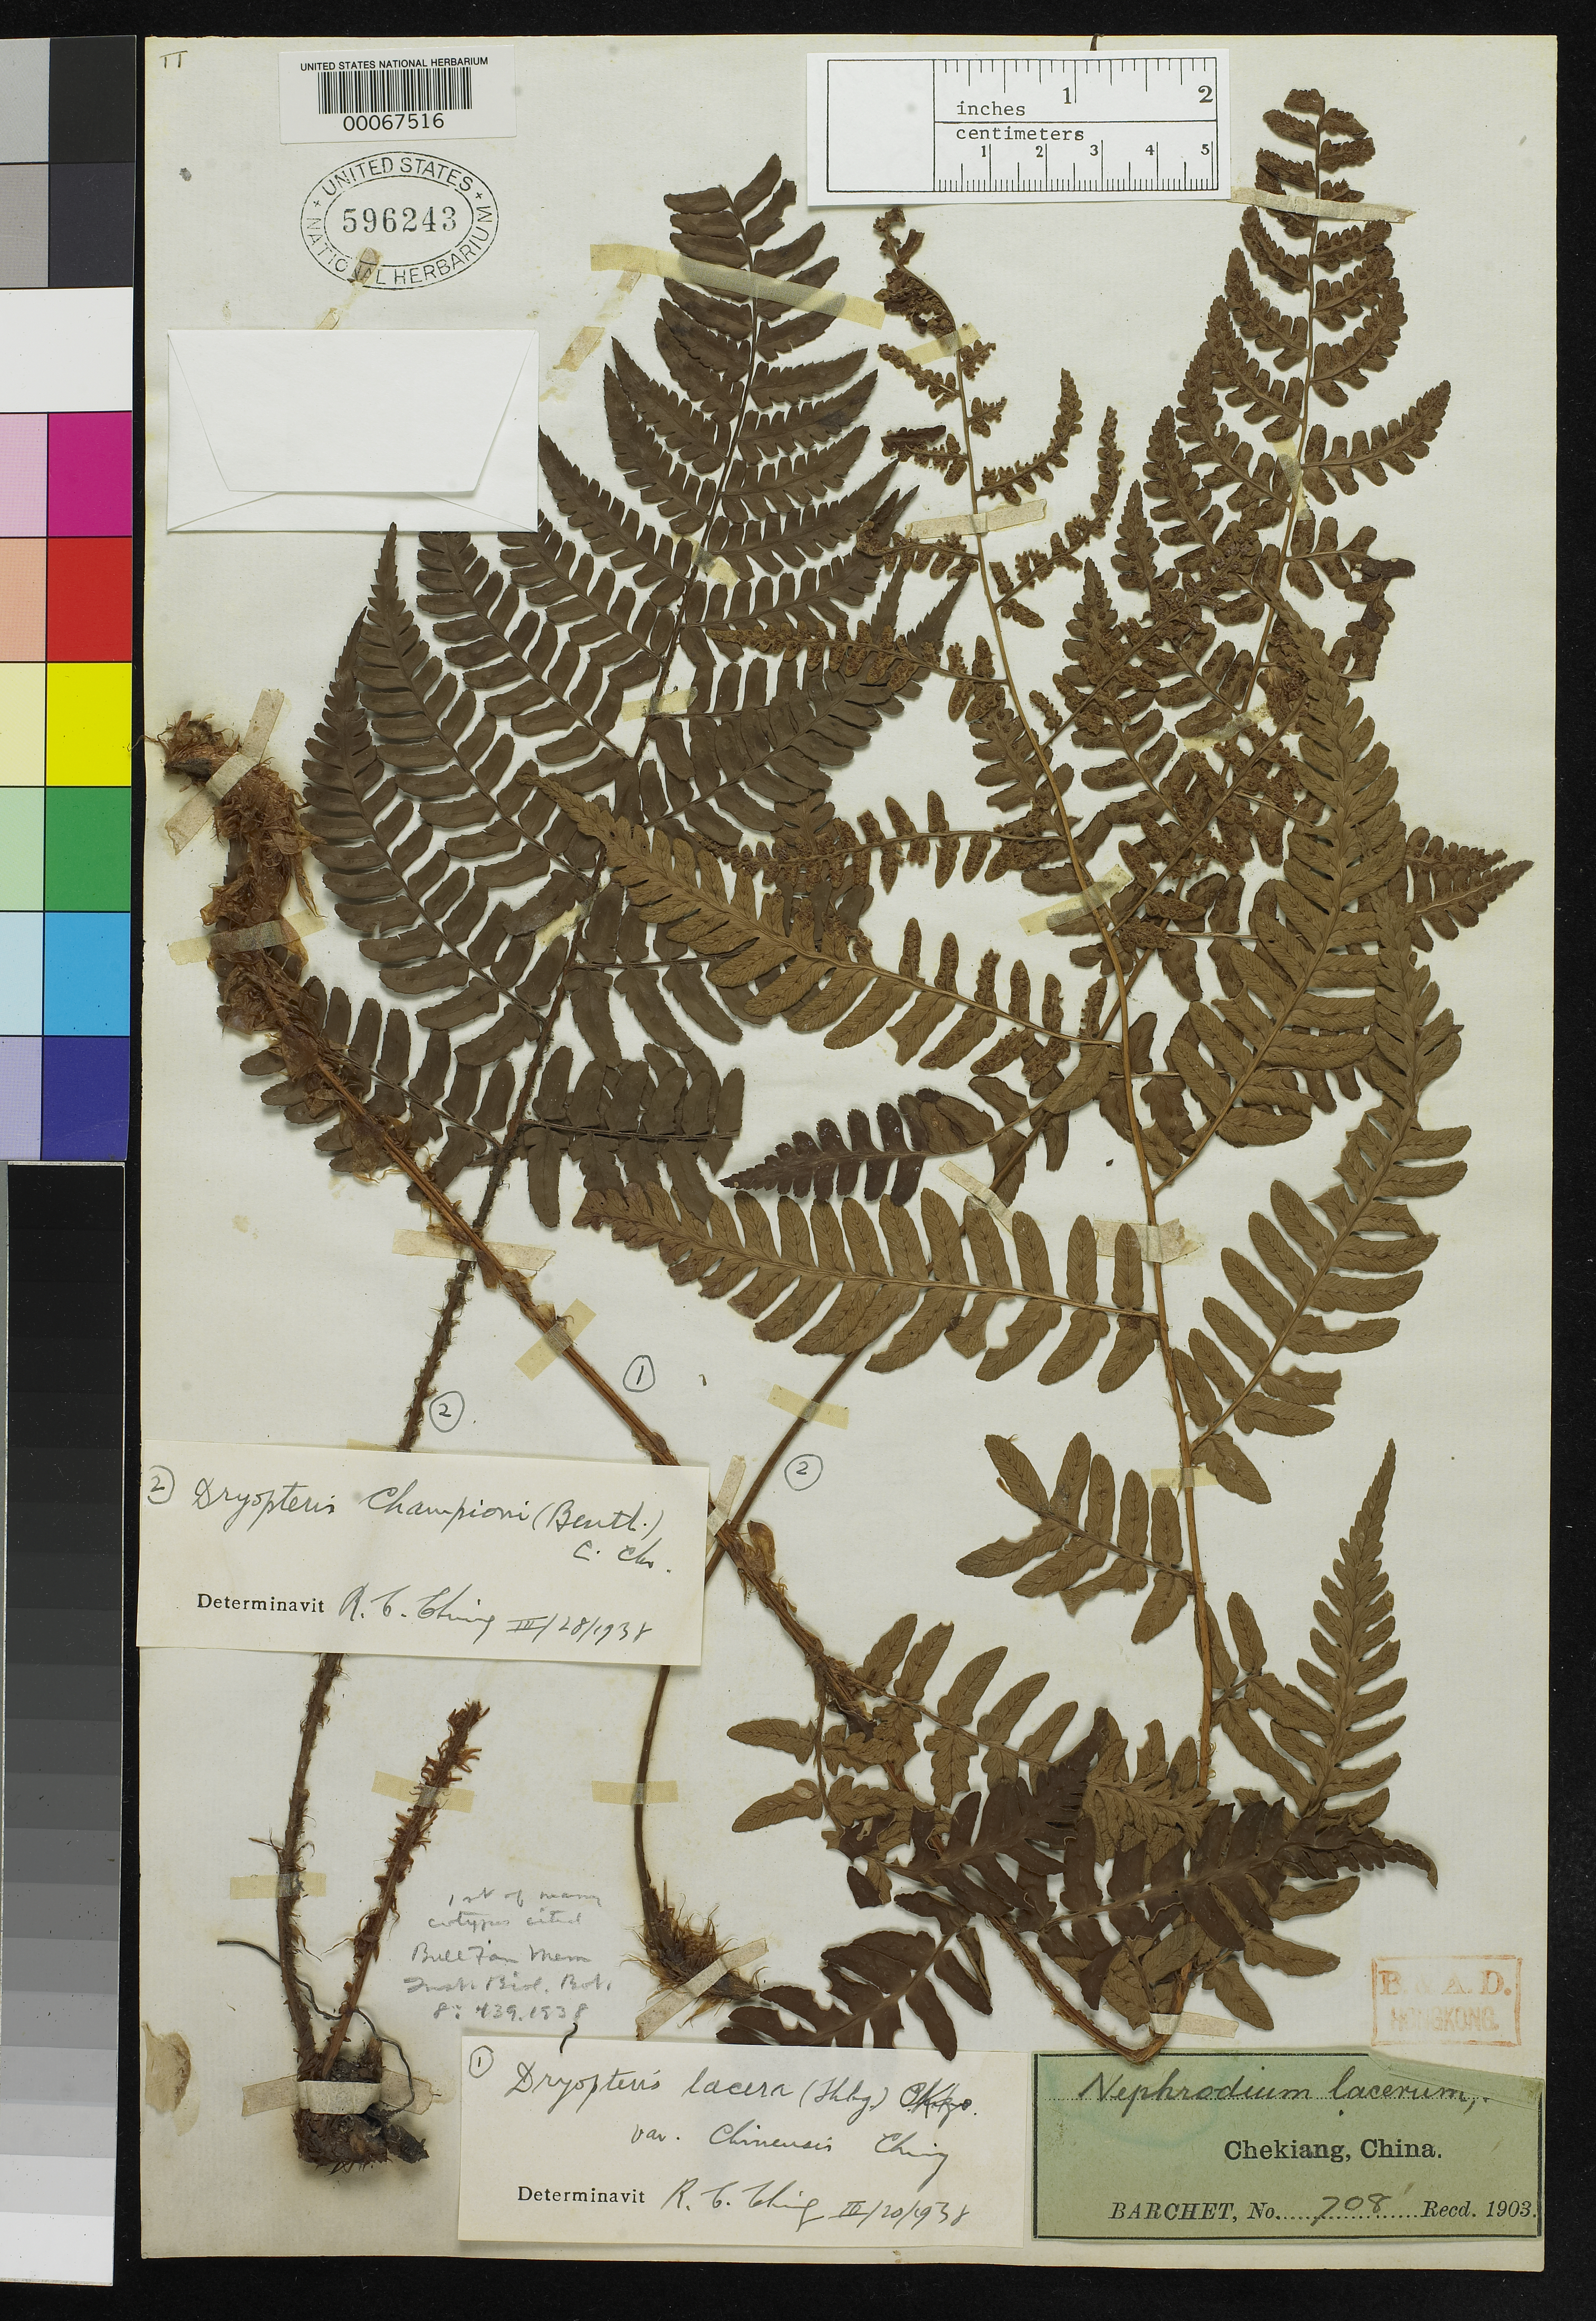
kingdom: Plantae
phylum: Tracheophyta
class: Polypodiopsida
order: Polypodiales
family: Dryopteridaceae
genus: Dryopteris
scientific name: Dryopteris lacura var. chinensis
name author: Ching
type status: Lectotype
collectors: S. P. Barchet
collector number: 708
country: China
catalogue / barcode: US 596243